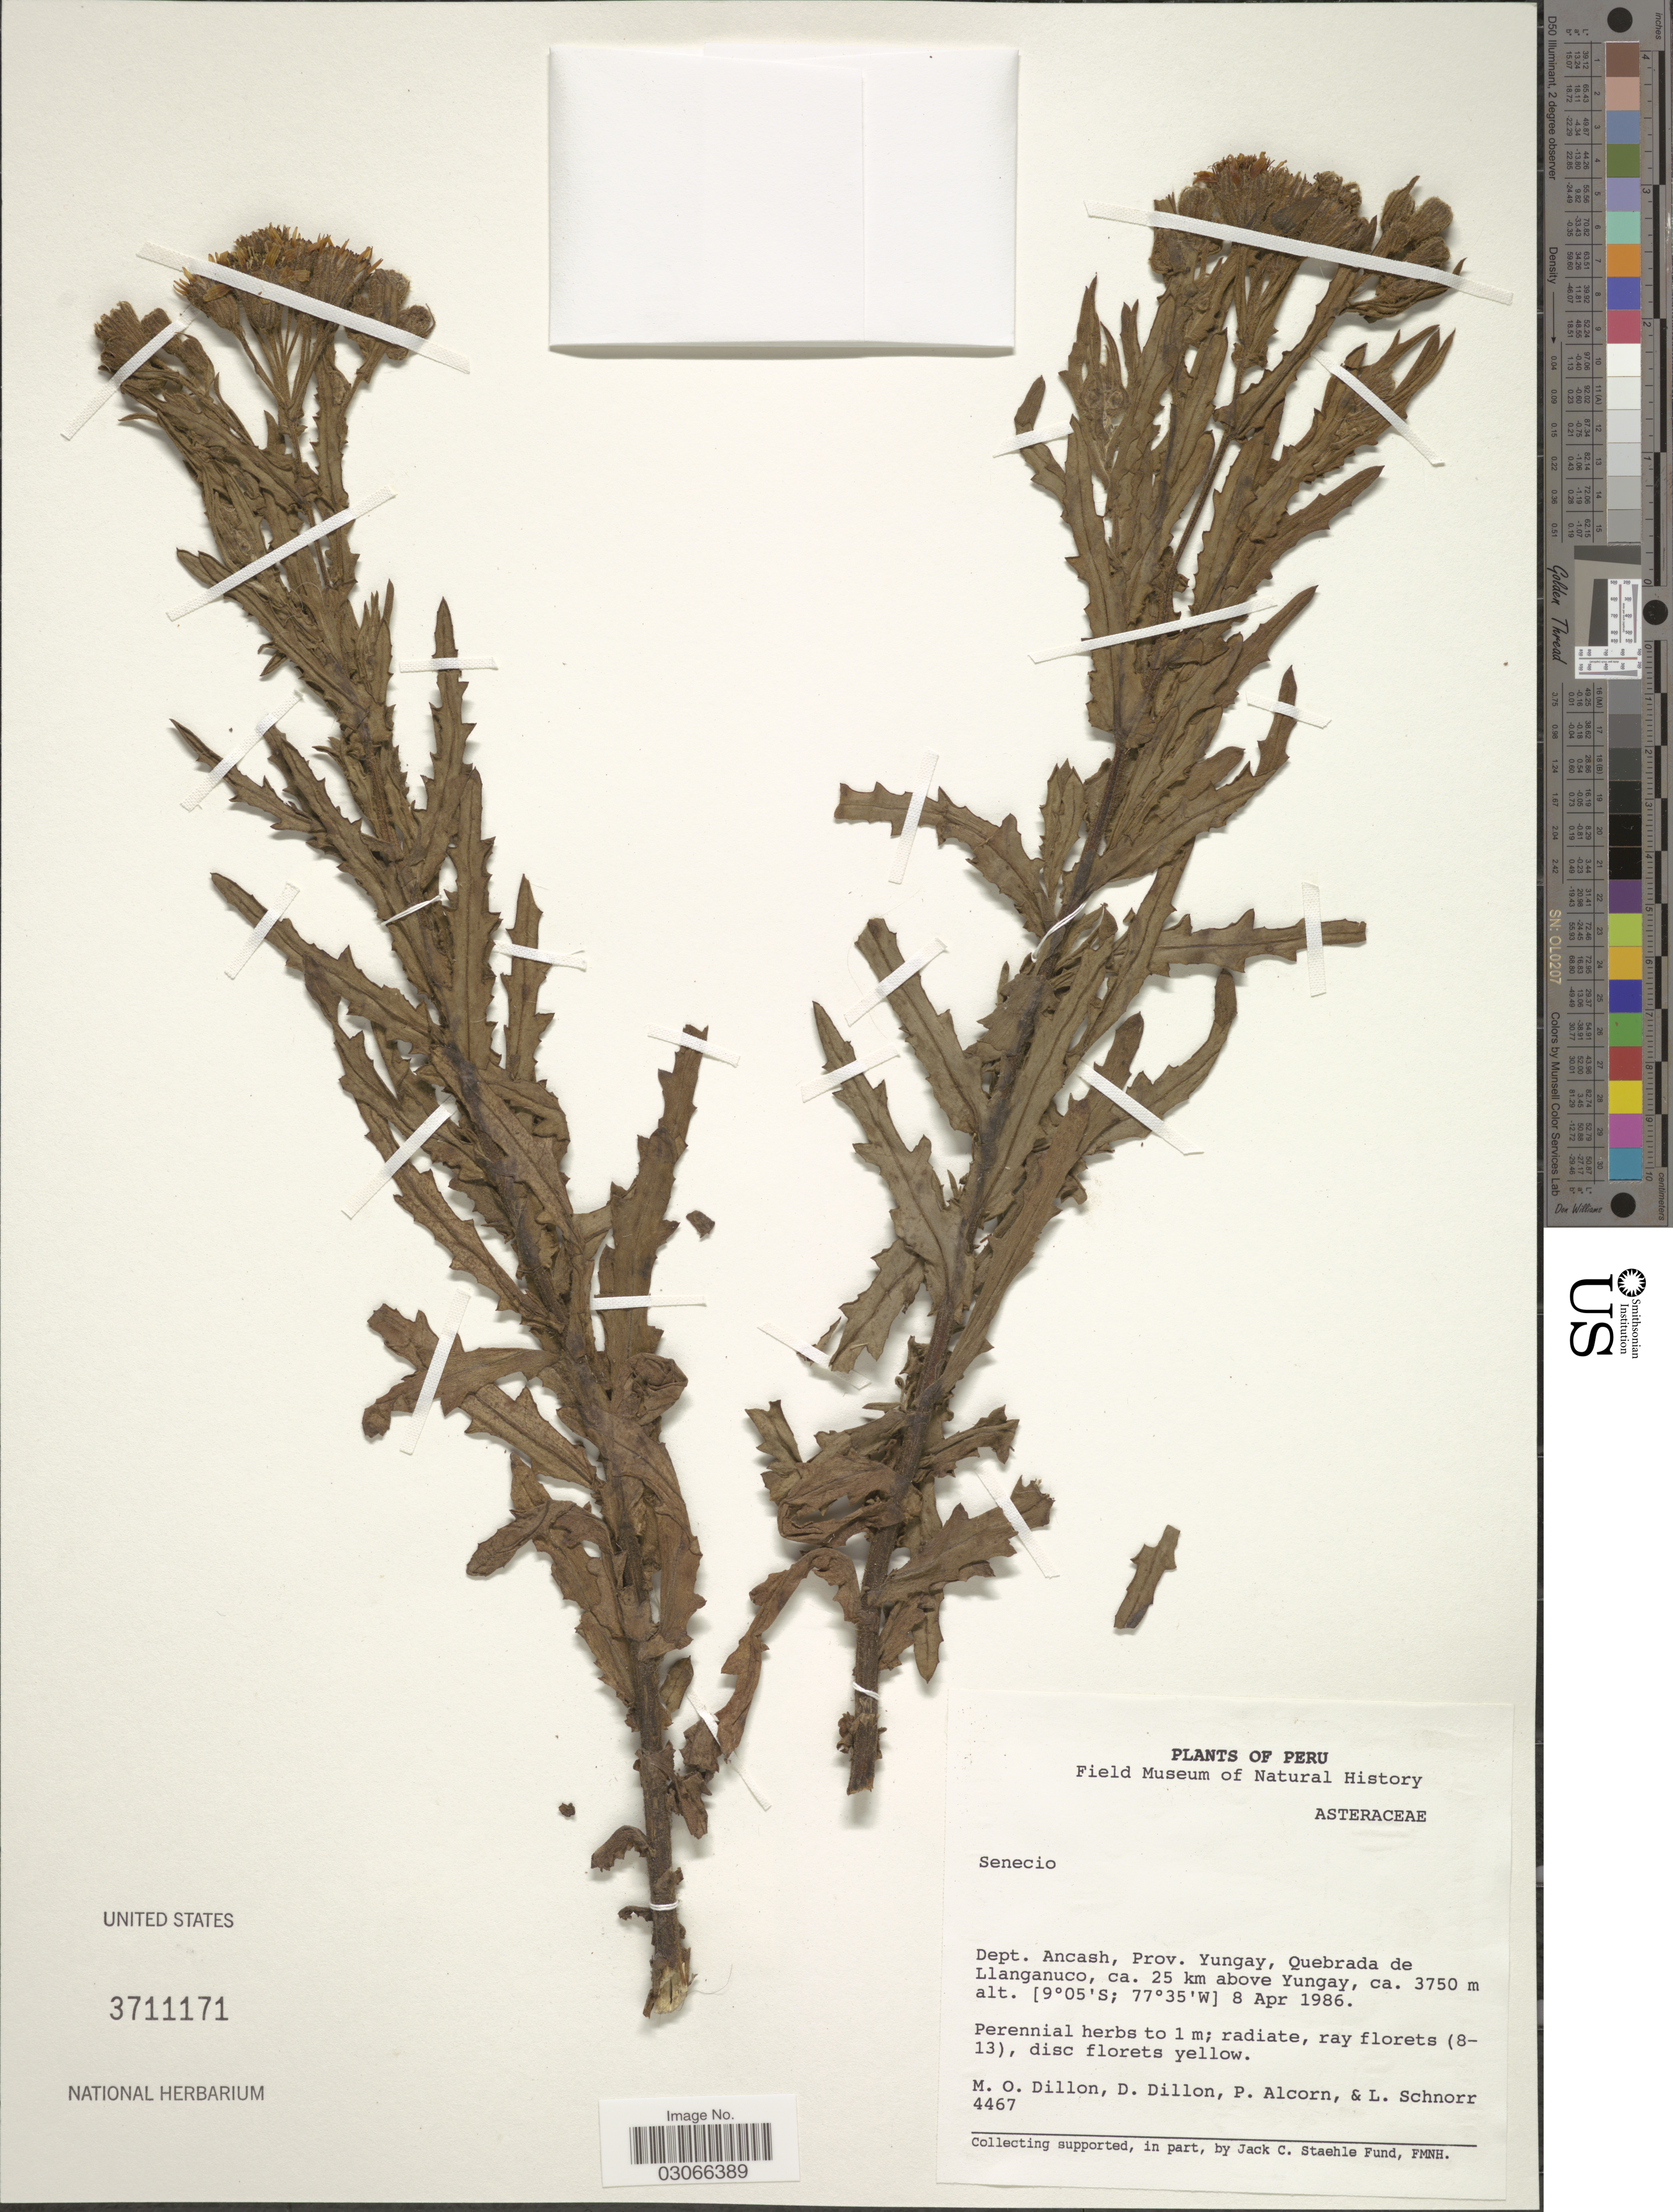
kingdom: Plantae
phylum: Tracheophyta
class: Magnoliopsida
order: Asterales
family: Asteraceae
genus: Senecio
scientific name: Senecio sp.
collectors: M. O. Dillon, D. Dillon, P. Alcorn & L. Schnorr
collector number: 4467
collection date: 1986-04-08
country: Peru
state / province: Ancash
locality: Dept. Ancash, Prov. Yungay, Quebrada de Llanganuco, ca. 25 km above Yungay.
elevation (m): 3750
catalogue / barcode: US 3711171